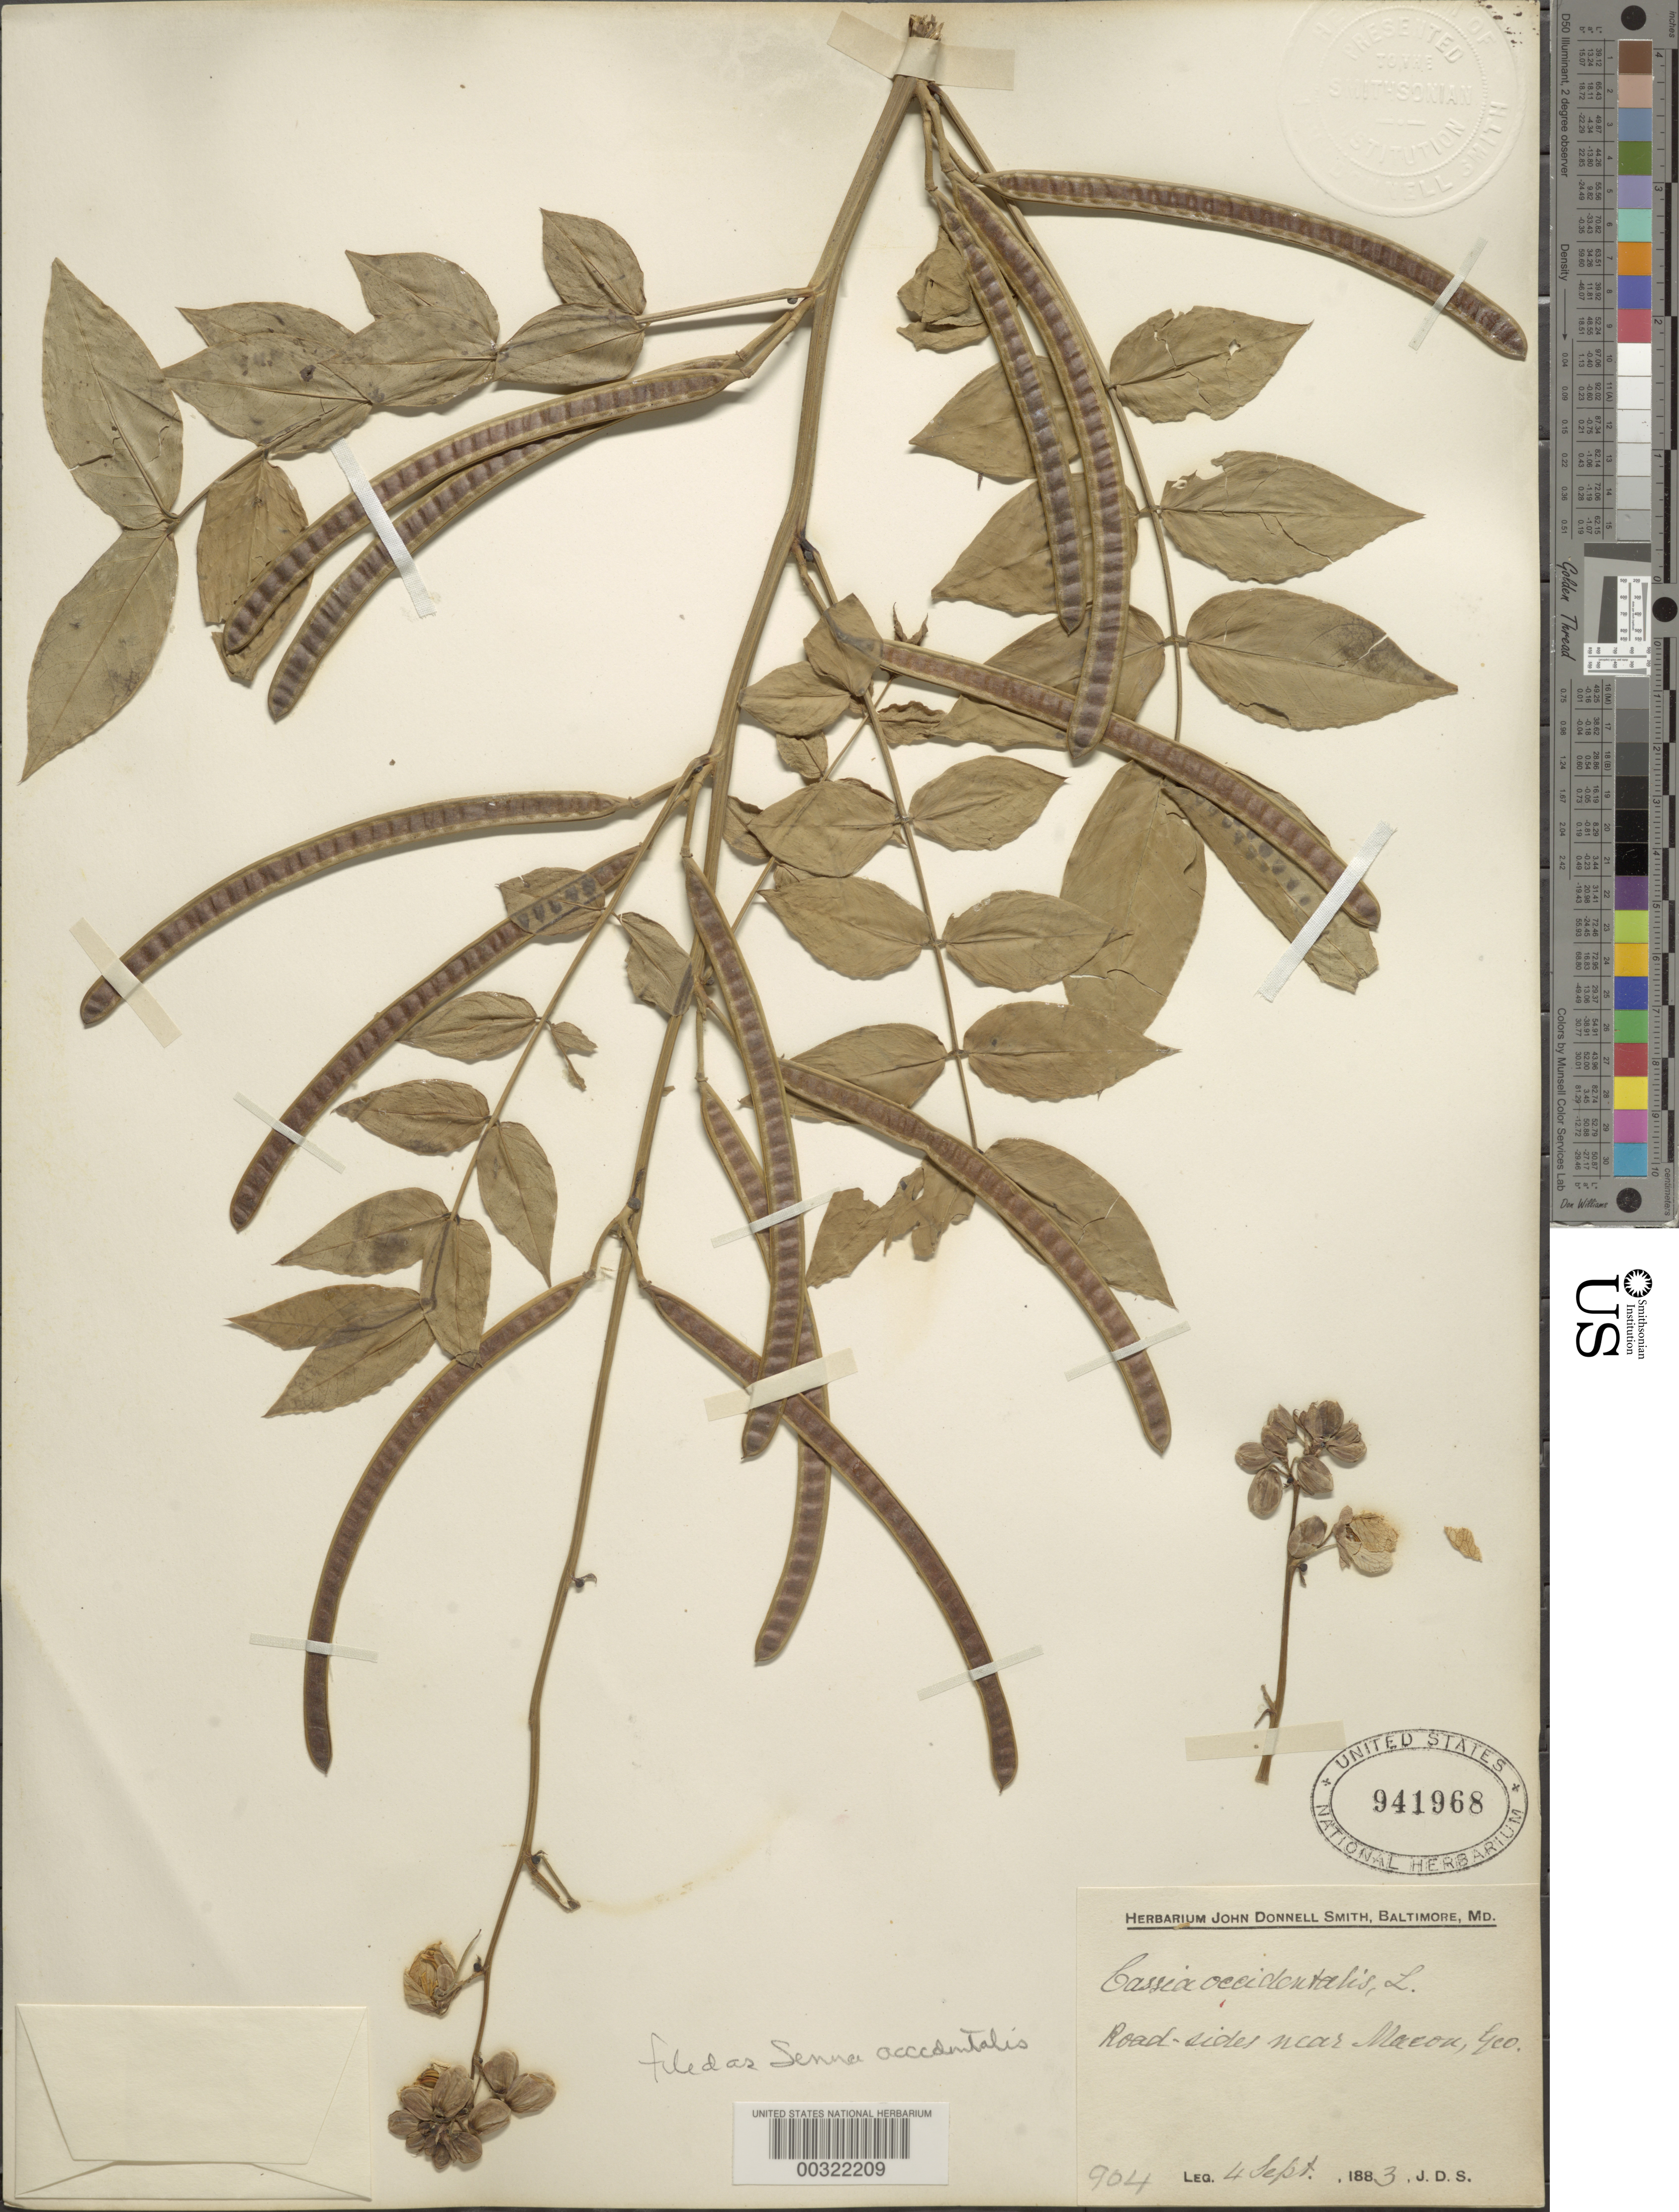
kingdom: Plantae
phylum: Tracheophyta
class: Magnoliopsida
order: Fabales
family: Fabaceae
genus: Senna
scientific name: Senna occidentalis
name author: (L.) Link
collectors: J. Donnell Smith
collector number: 904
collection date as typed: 04 Sep 1883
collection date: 1883-09-04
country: United States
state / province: Georgia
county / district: Bibb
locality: Near macon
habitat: Road sides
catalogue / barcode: US 941968